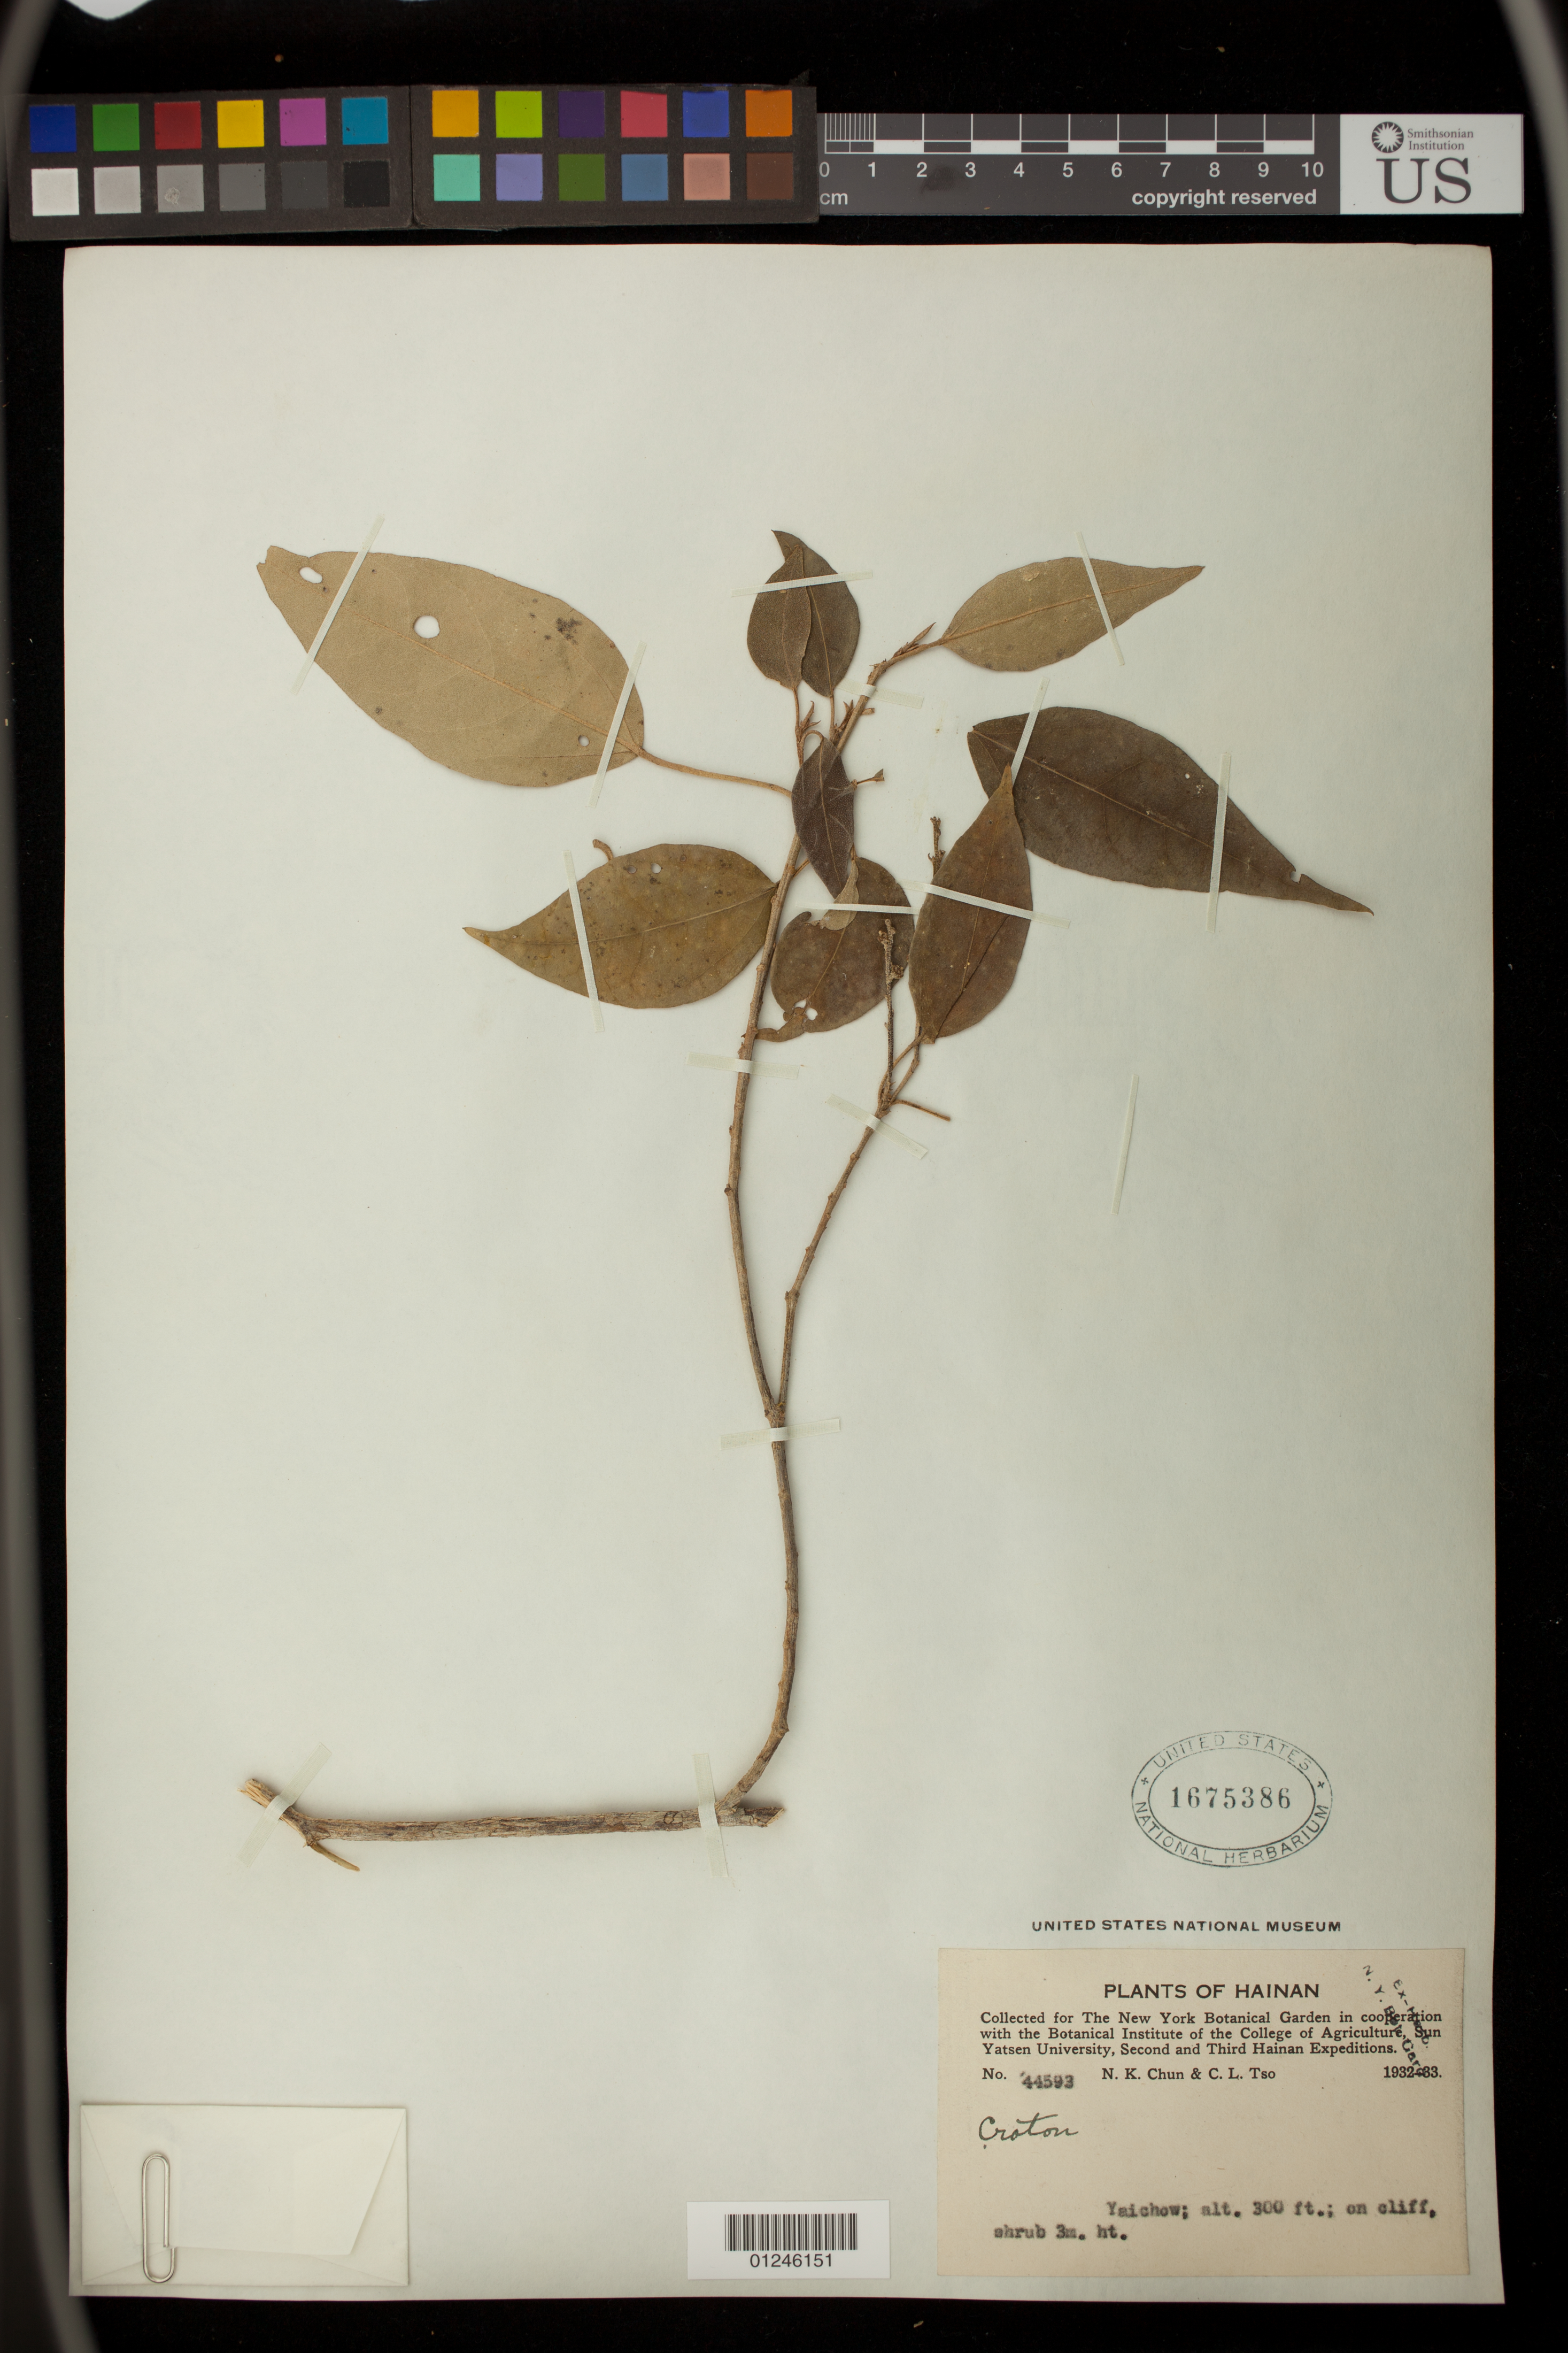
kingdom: Plantae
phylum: Tracheophyta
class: Magnoliopsida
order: Malpighiales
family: Euphorbiaceae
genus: Croton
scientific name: Croton sp.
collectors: N. K. Chun & C. Tso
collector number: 44593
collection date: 1932/1933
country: China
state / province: Hainan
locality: Ysichow, on cliff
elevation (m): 91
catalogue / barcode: US 1675386